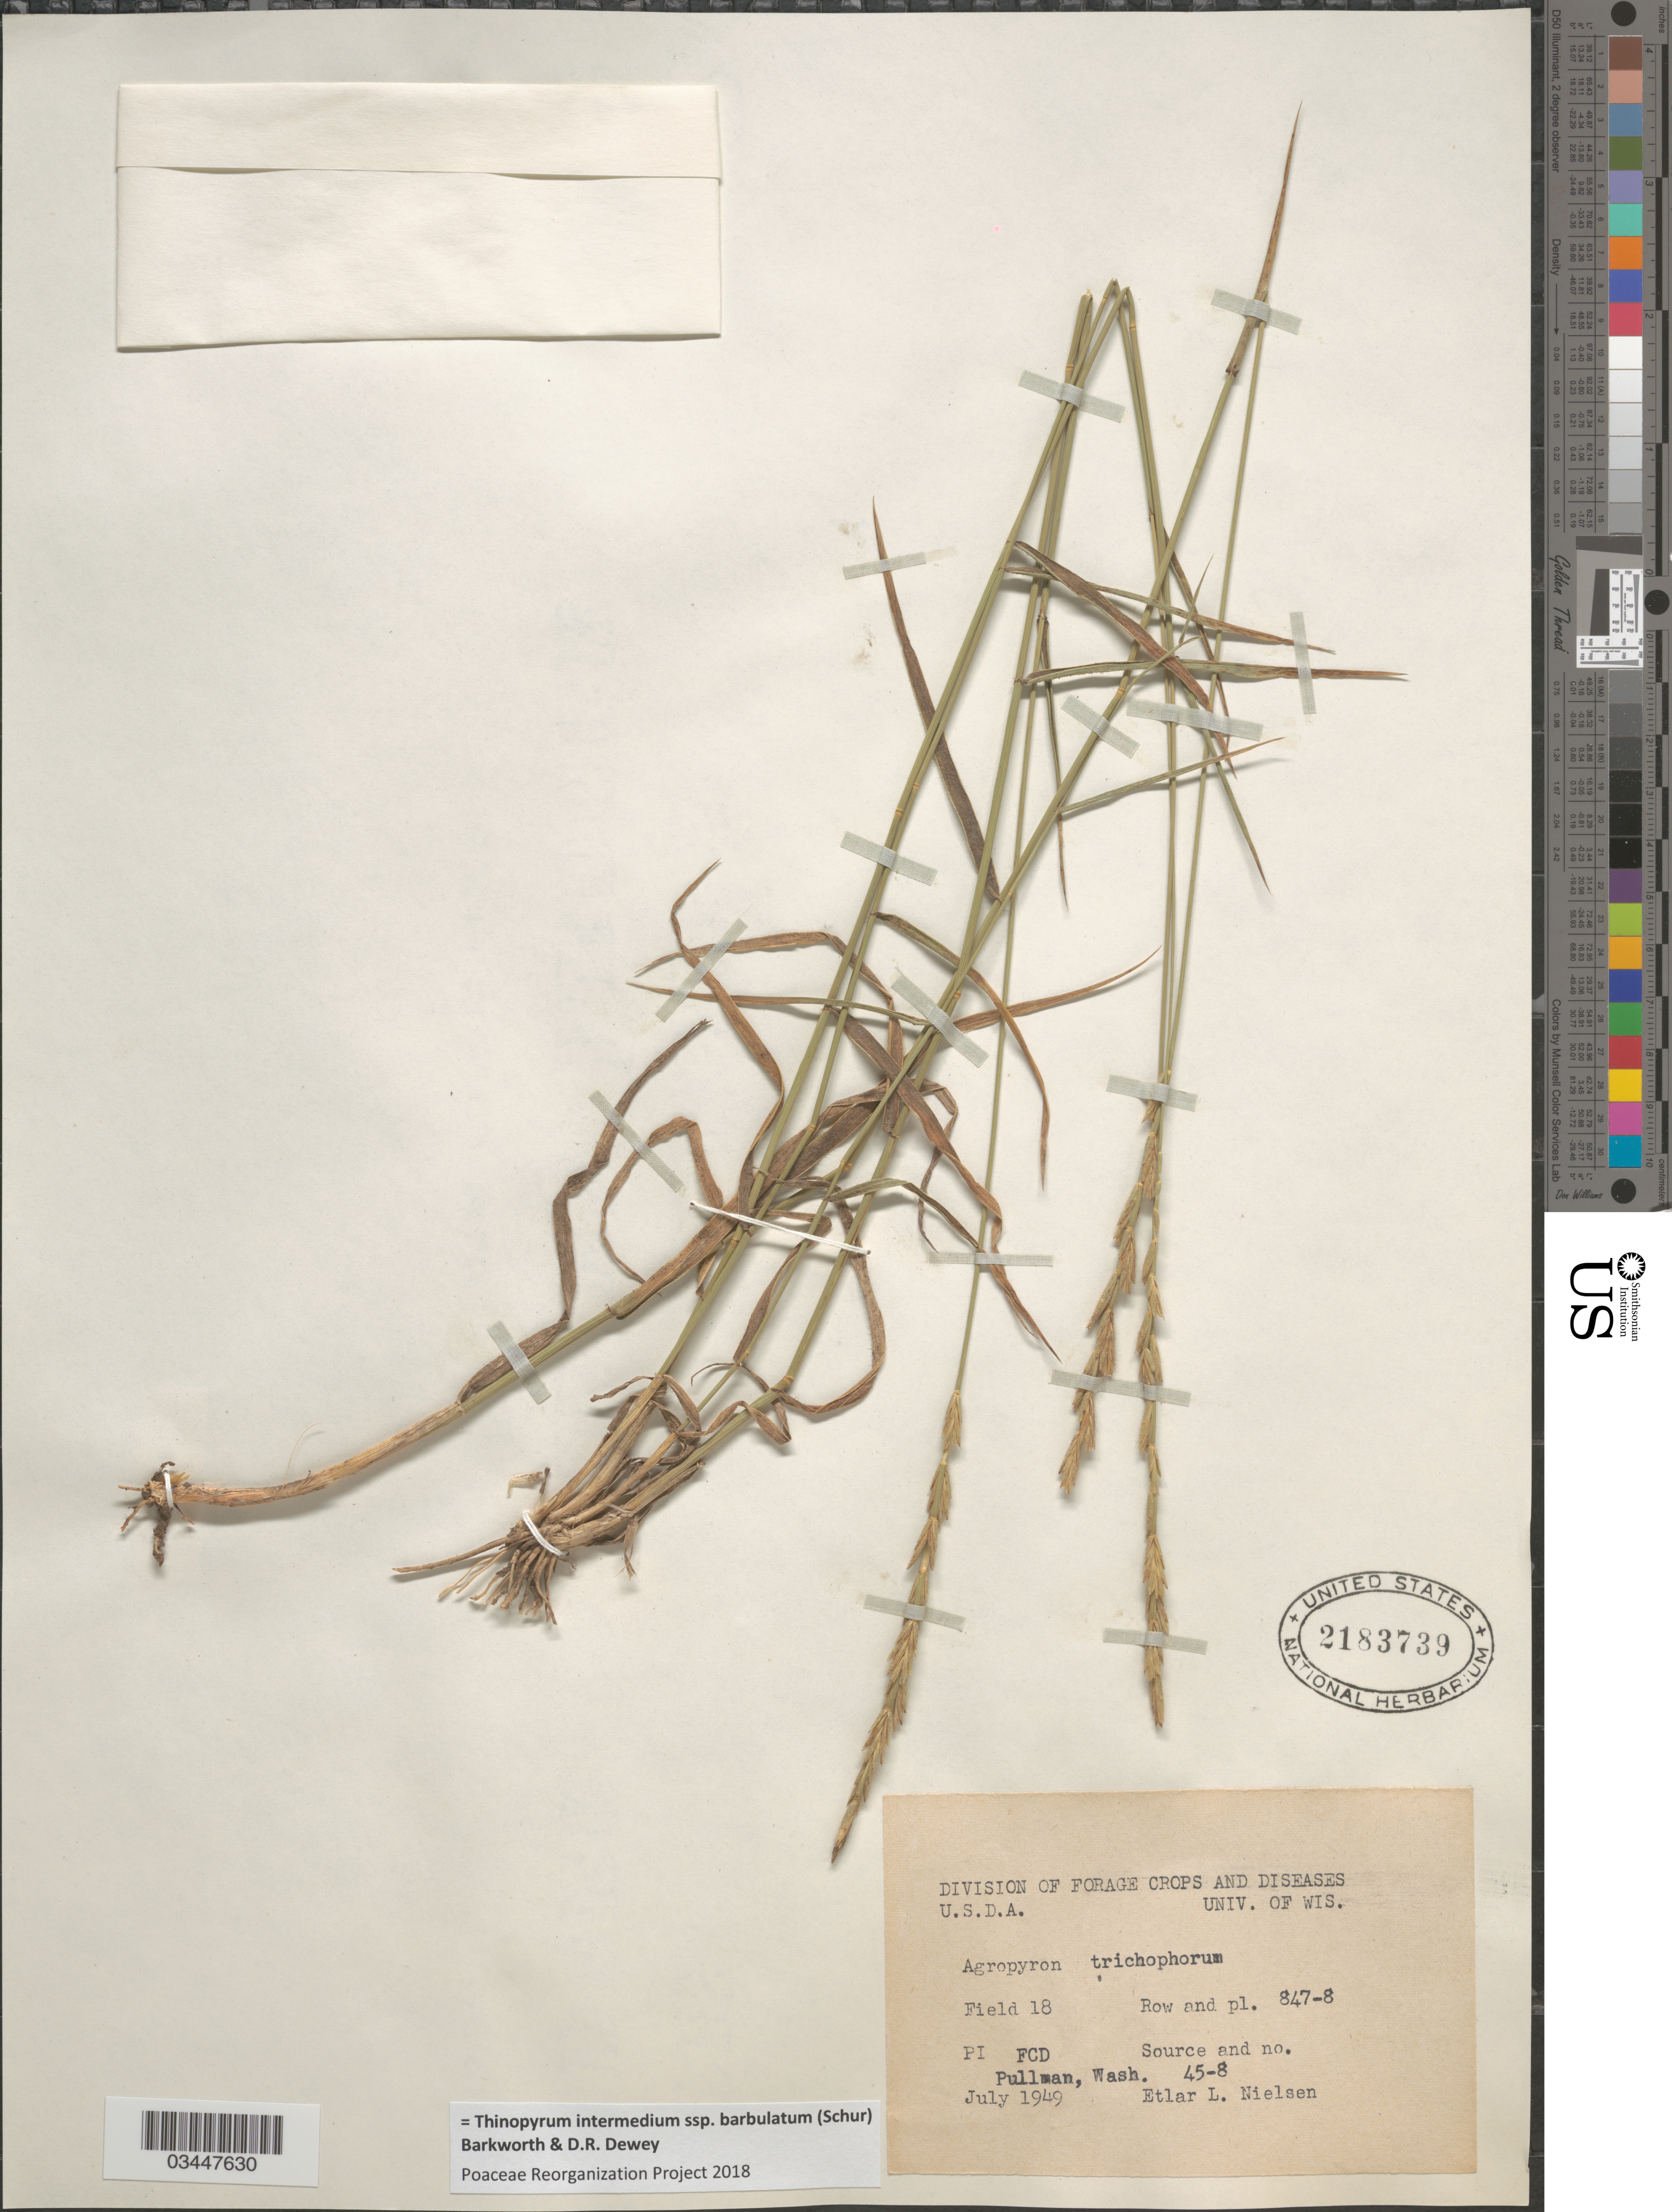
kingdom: Plantae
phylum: Tracheophyta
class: Liliopsida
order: Poales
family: Poaceae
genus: Thinopyrum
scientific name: Thinopyrum intermedium subsp. barbulatum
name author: (Schur) Barkworth & Dewey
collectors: E. L. Nielsen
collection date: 1949-07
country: United States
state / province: Washington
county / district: Whitman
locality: Field 18. Row and pl. 847-8. FCD Pullman.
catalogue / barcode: US 2183739